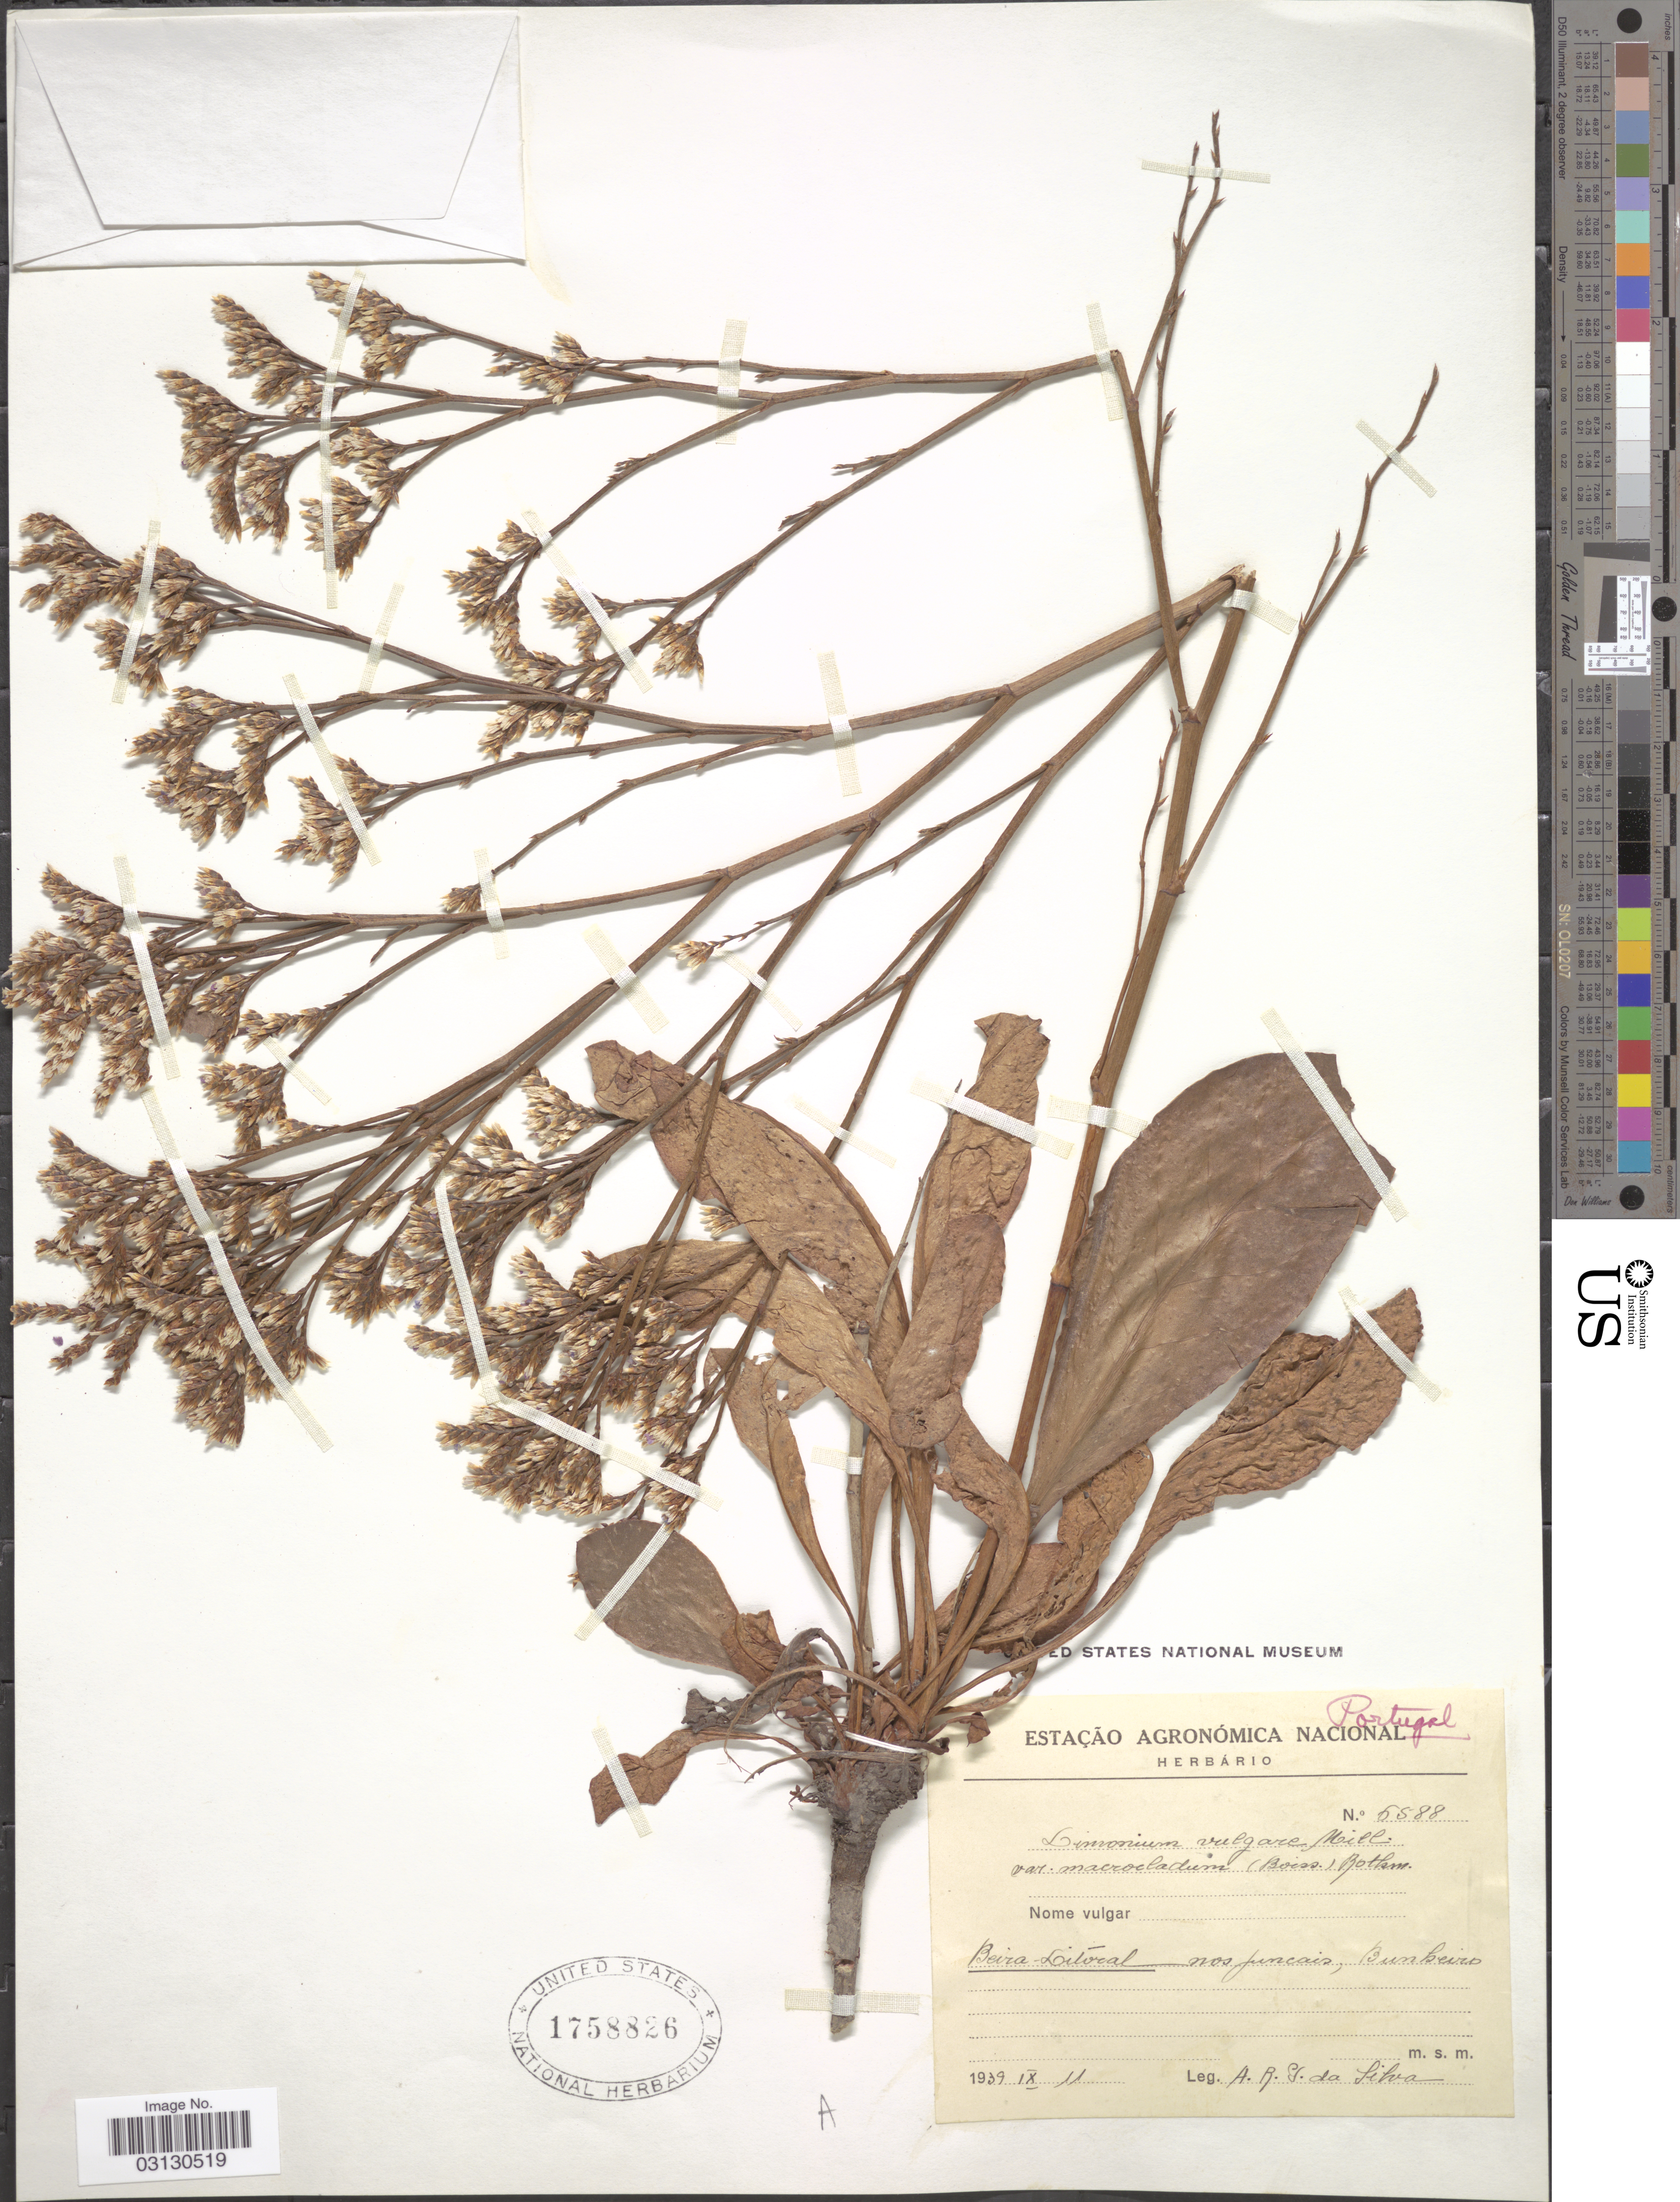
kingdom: Plantae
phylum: Tracheophyta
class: Magnoliopsida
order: Caryophyllales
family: Plumbaginaceae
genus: Limonium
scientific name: Limonium vulgare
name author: Mill.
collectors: A. Silva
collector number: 5588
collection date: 1939-09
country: Portugal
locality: Beira-Litoral nos funcais, Bunbeiro.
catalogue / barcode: US 1758826